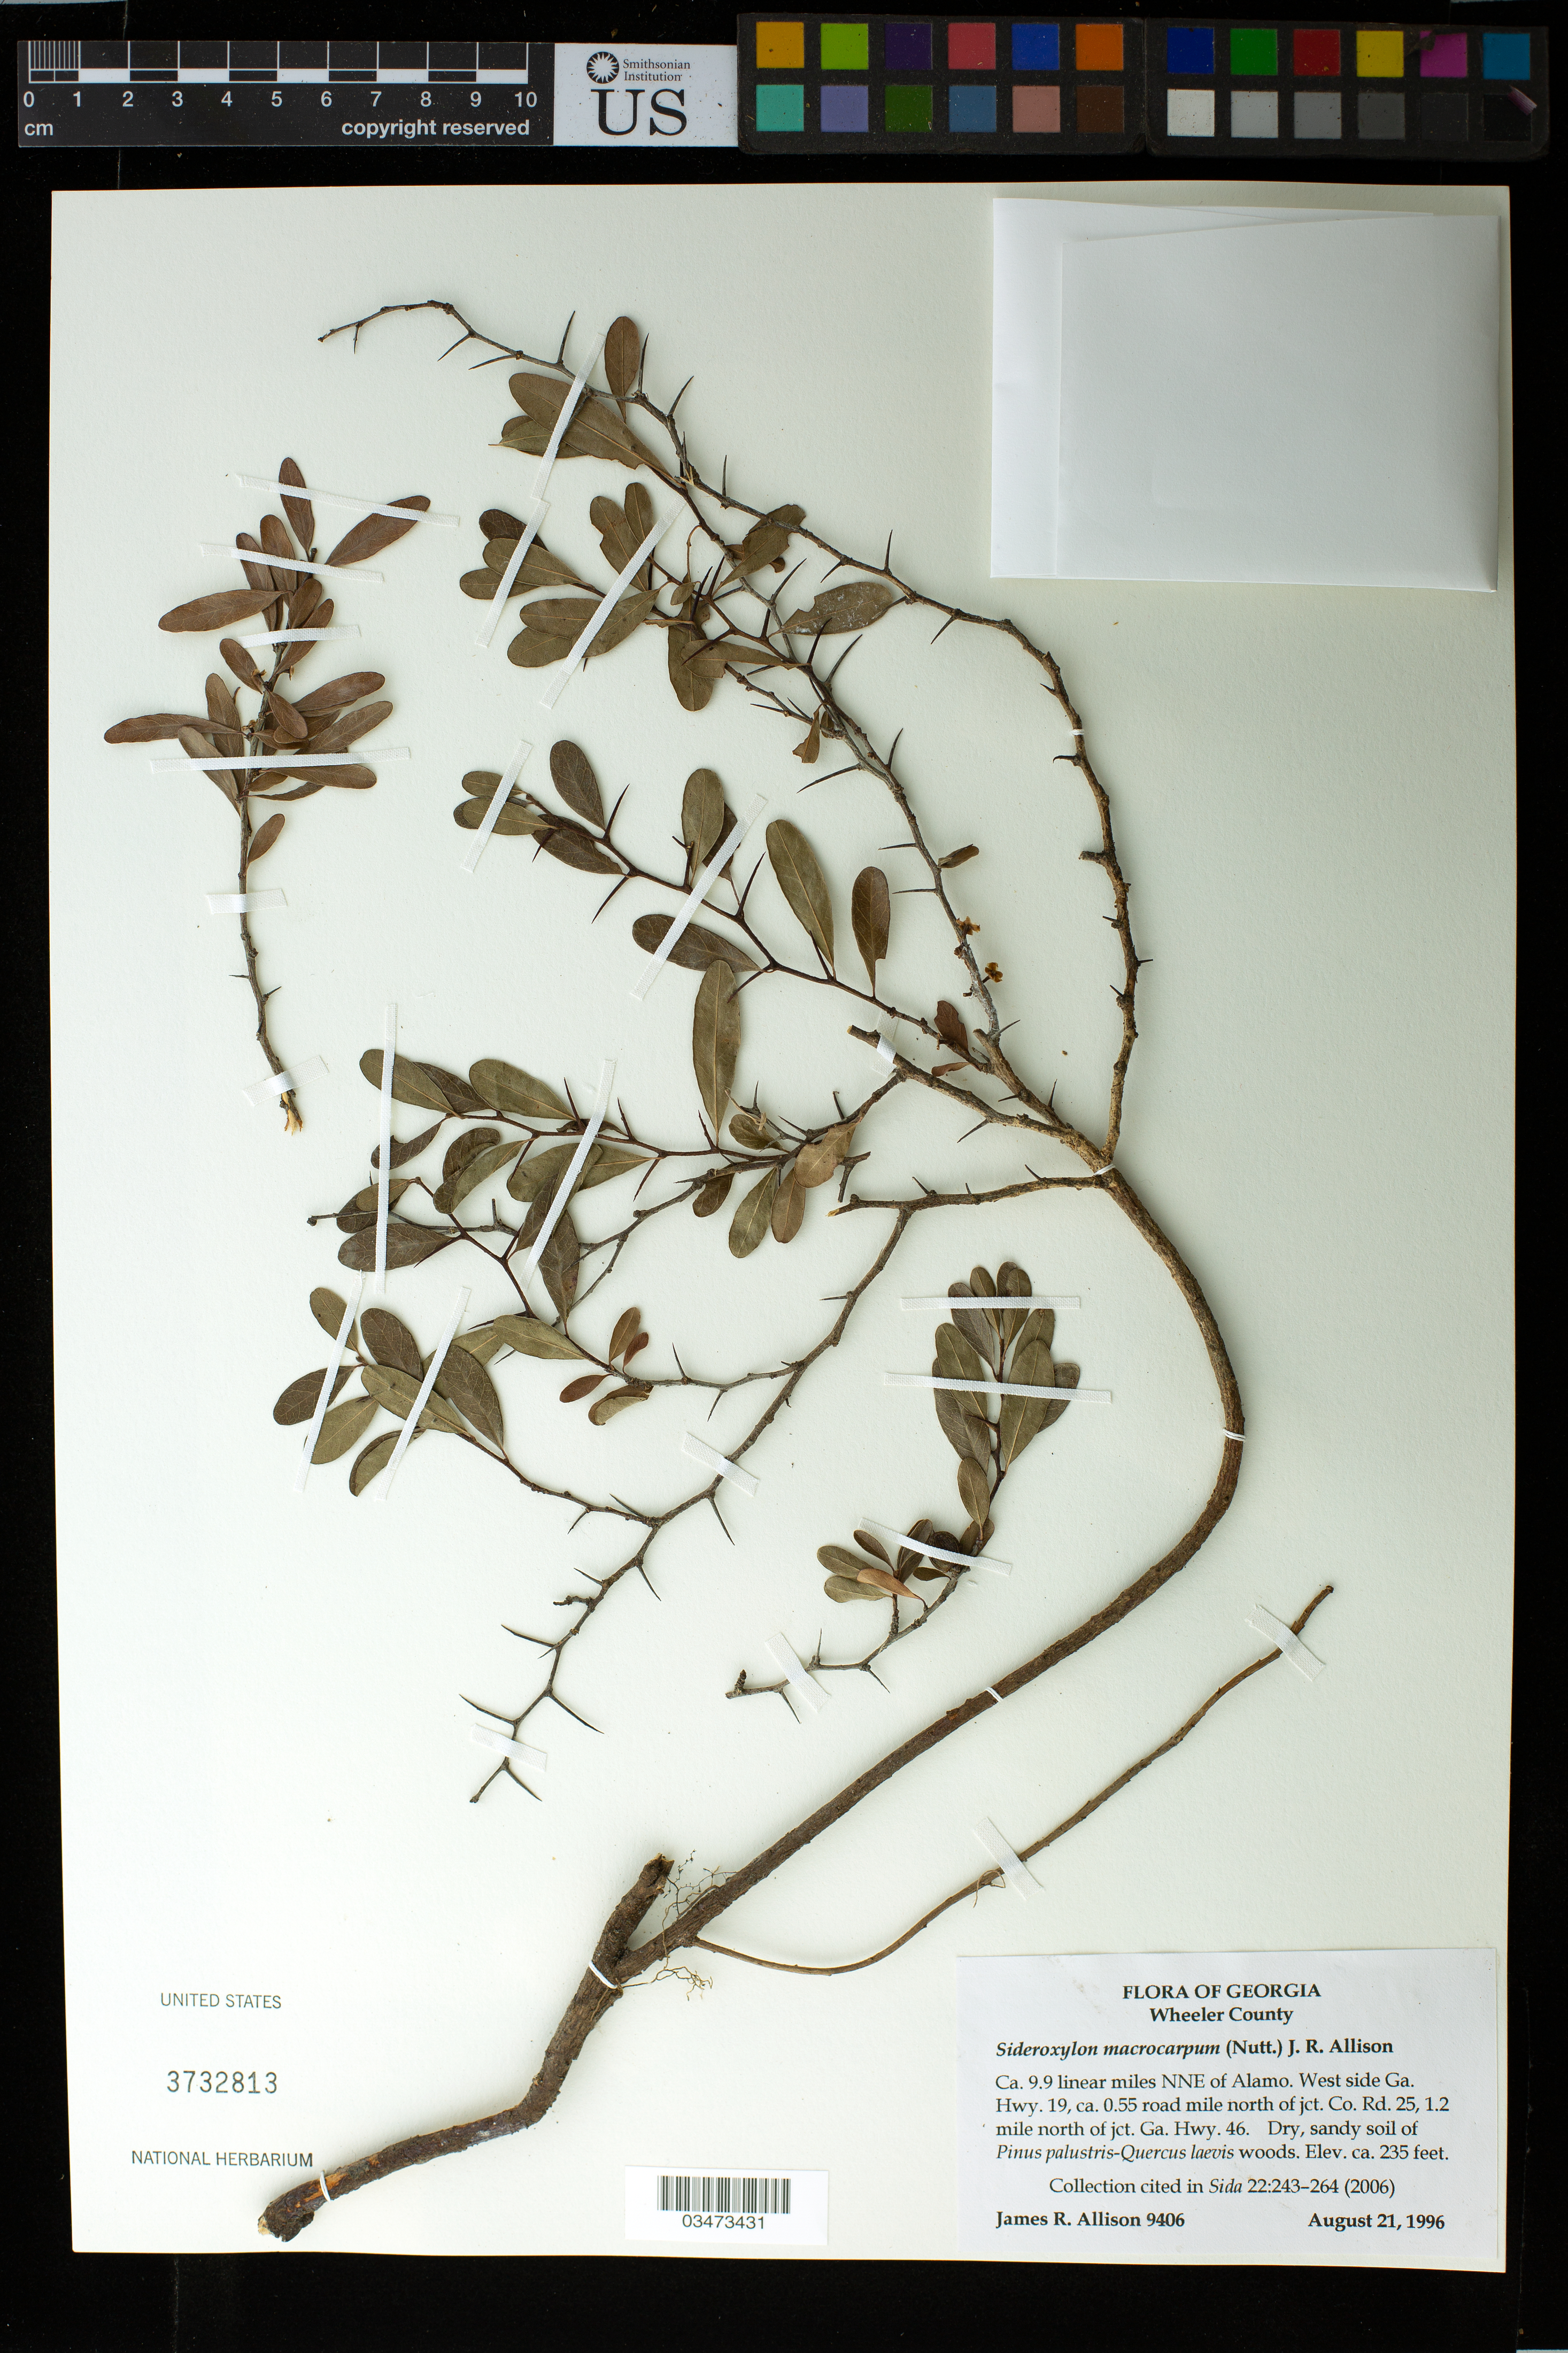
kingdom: Plantae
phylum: Tracheophyta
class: Magnoliopsida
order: Ericales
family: Sapotaceae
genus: Sideroxylon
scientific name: Sideroxylon macrocarpum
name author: (Nutt.) J.R. Allison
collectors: J. R. Allison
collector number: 9406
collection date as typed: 21 Aug 1996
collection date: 1996-08-21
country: United States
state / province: Georgia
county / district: Wheeler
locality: Ca. 9.9 linear miles NNE of Alamo. West side Ga. Hwy. 19, ca. 0.55 road mile north of jct. Co. Rd. 25, 1.2 mile north of jct. Ga. Hwy. 46.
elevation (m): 72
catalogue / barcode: US 3732813